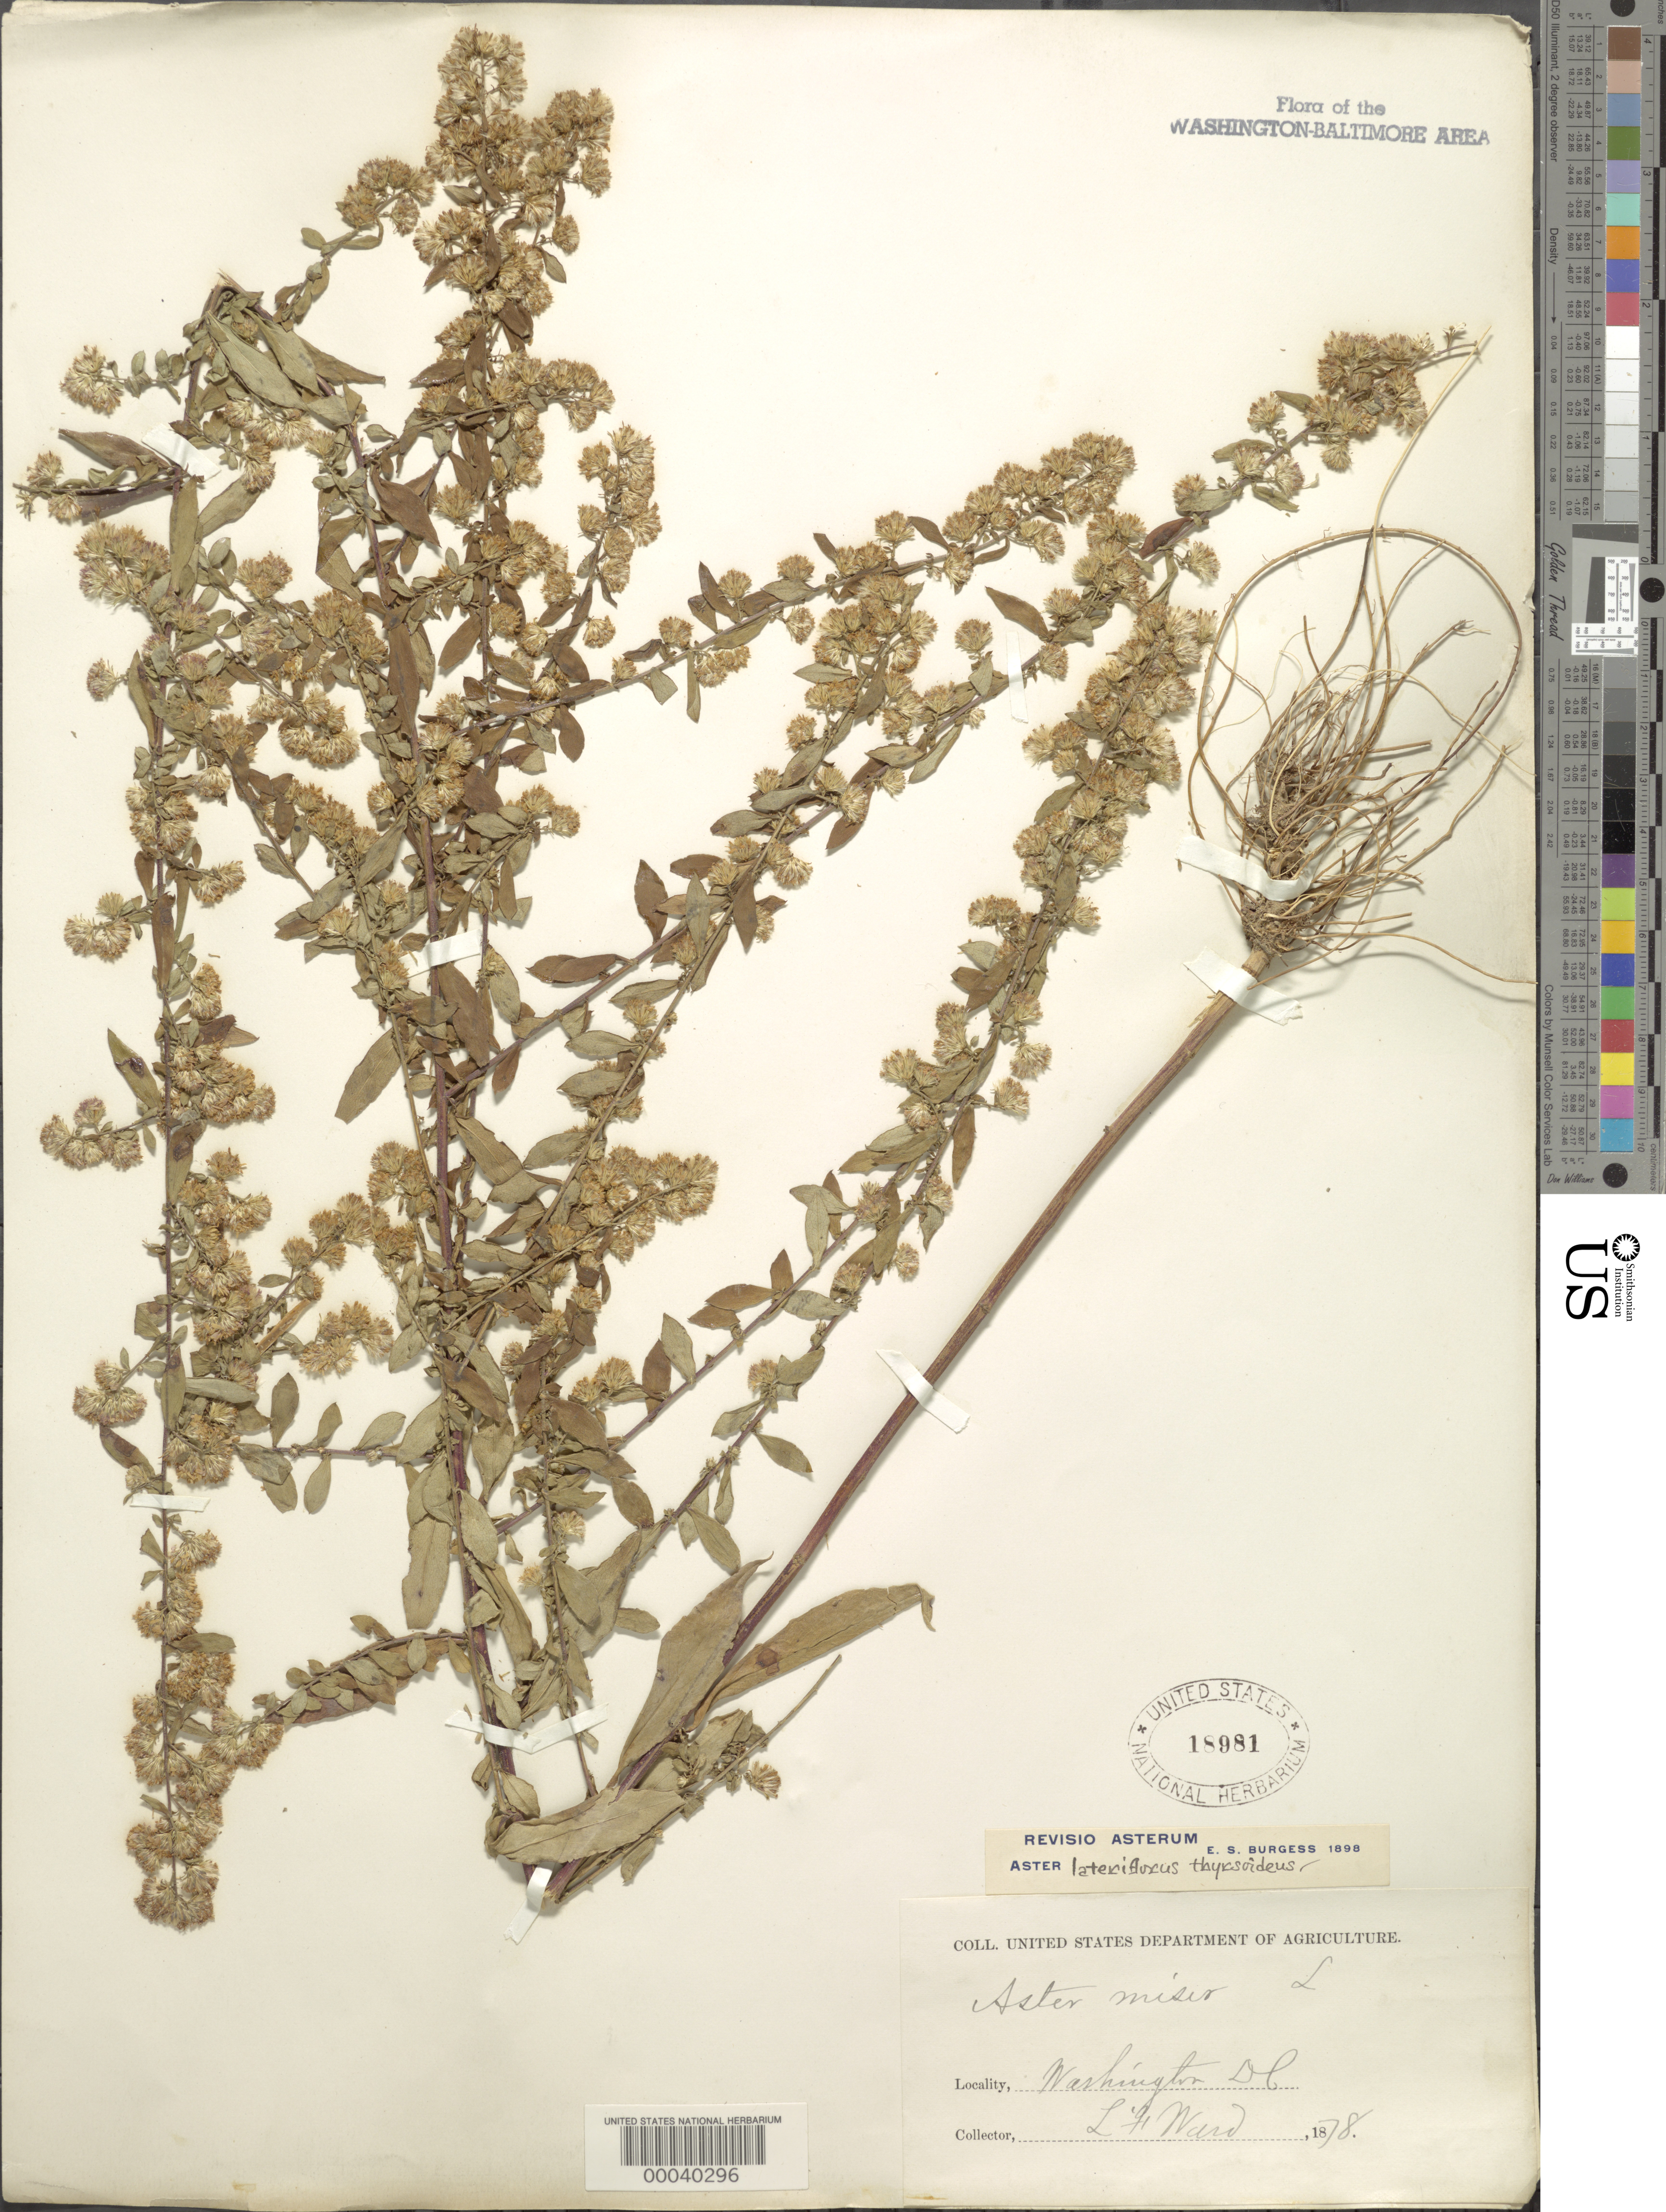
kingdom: Plantae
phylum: Tracheophyta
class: Magnoliopsida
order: Asterales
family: Asteraceae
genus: Symphyotrichum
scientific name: Symphyotrichum lateriflorum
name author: (L.) Á. Löve & D. Löve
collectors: L. F. Ward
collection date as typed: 1878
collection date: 1878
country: United States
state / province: District of Columbia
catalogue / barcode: US 18981